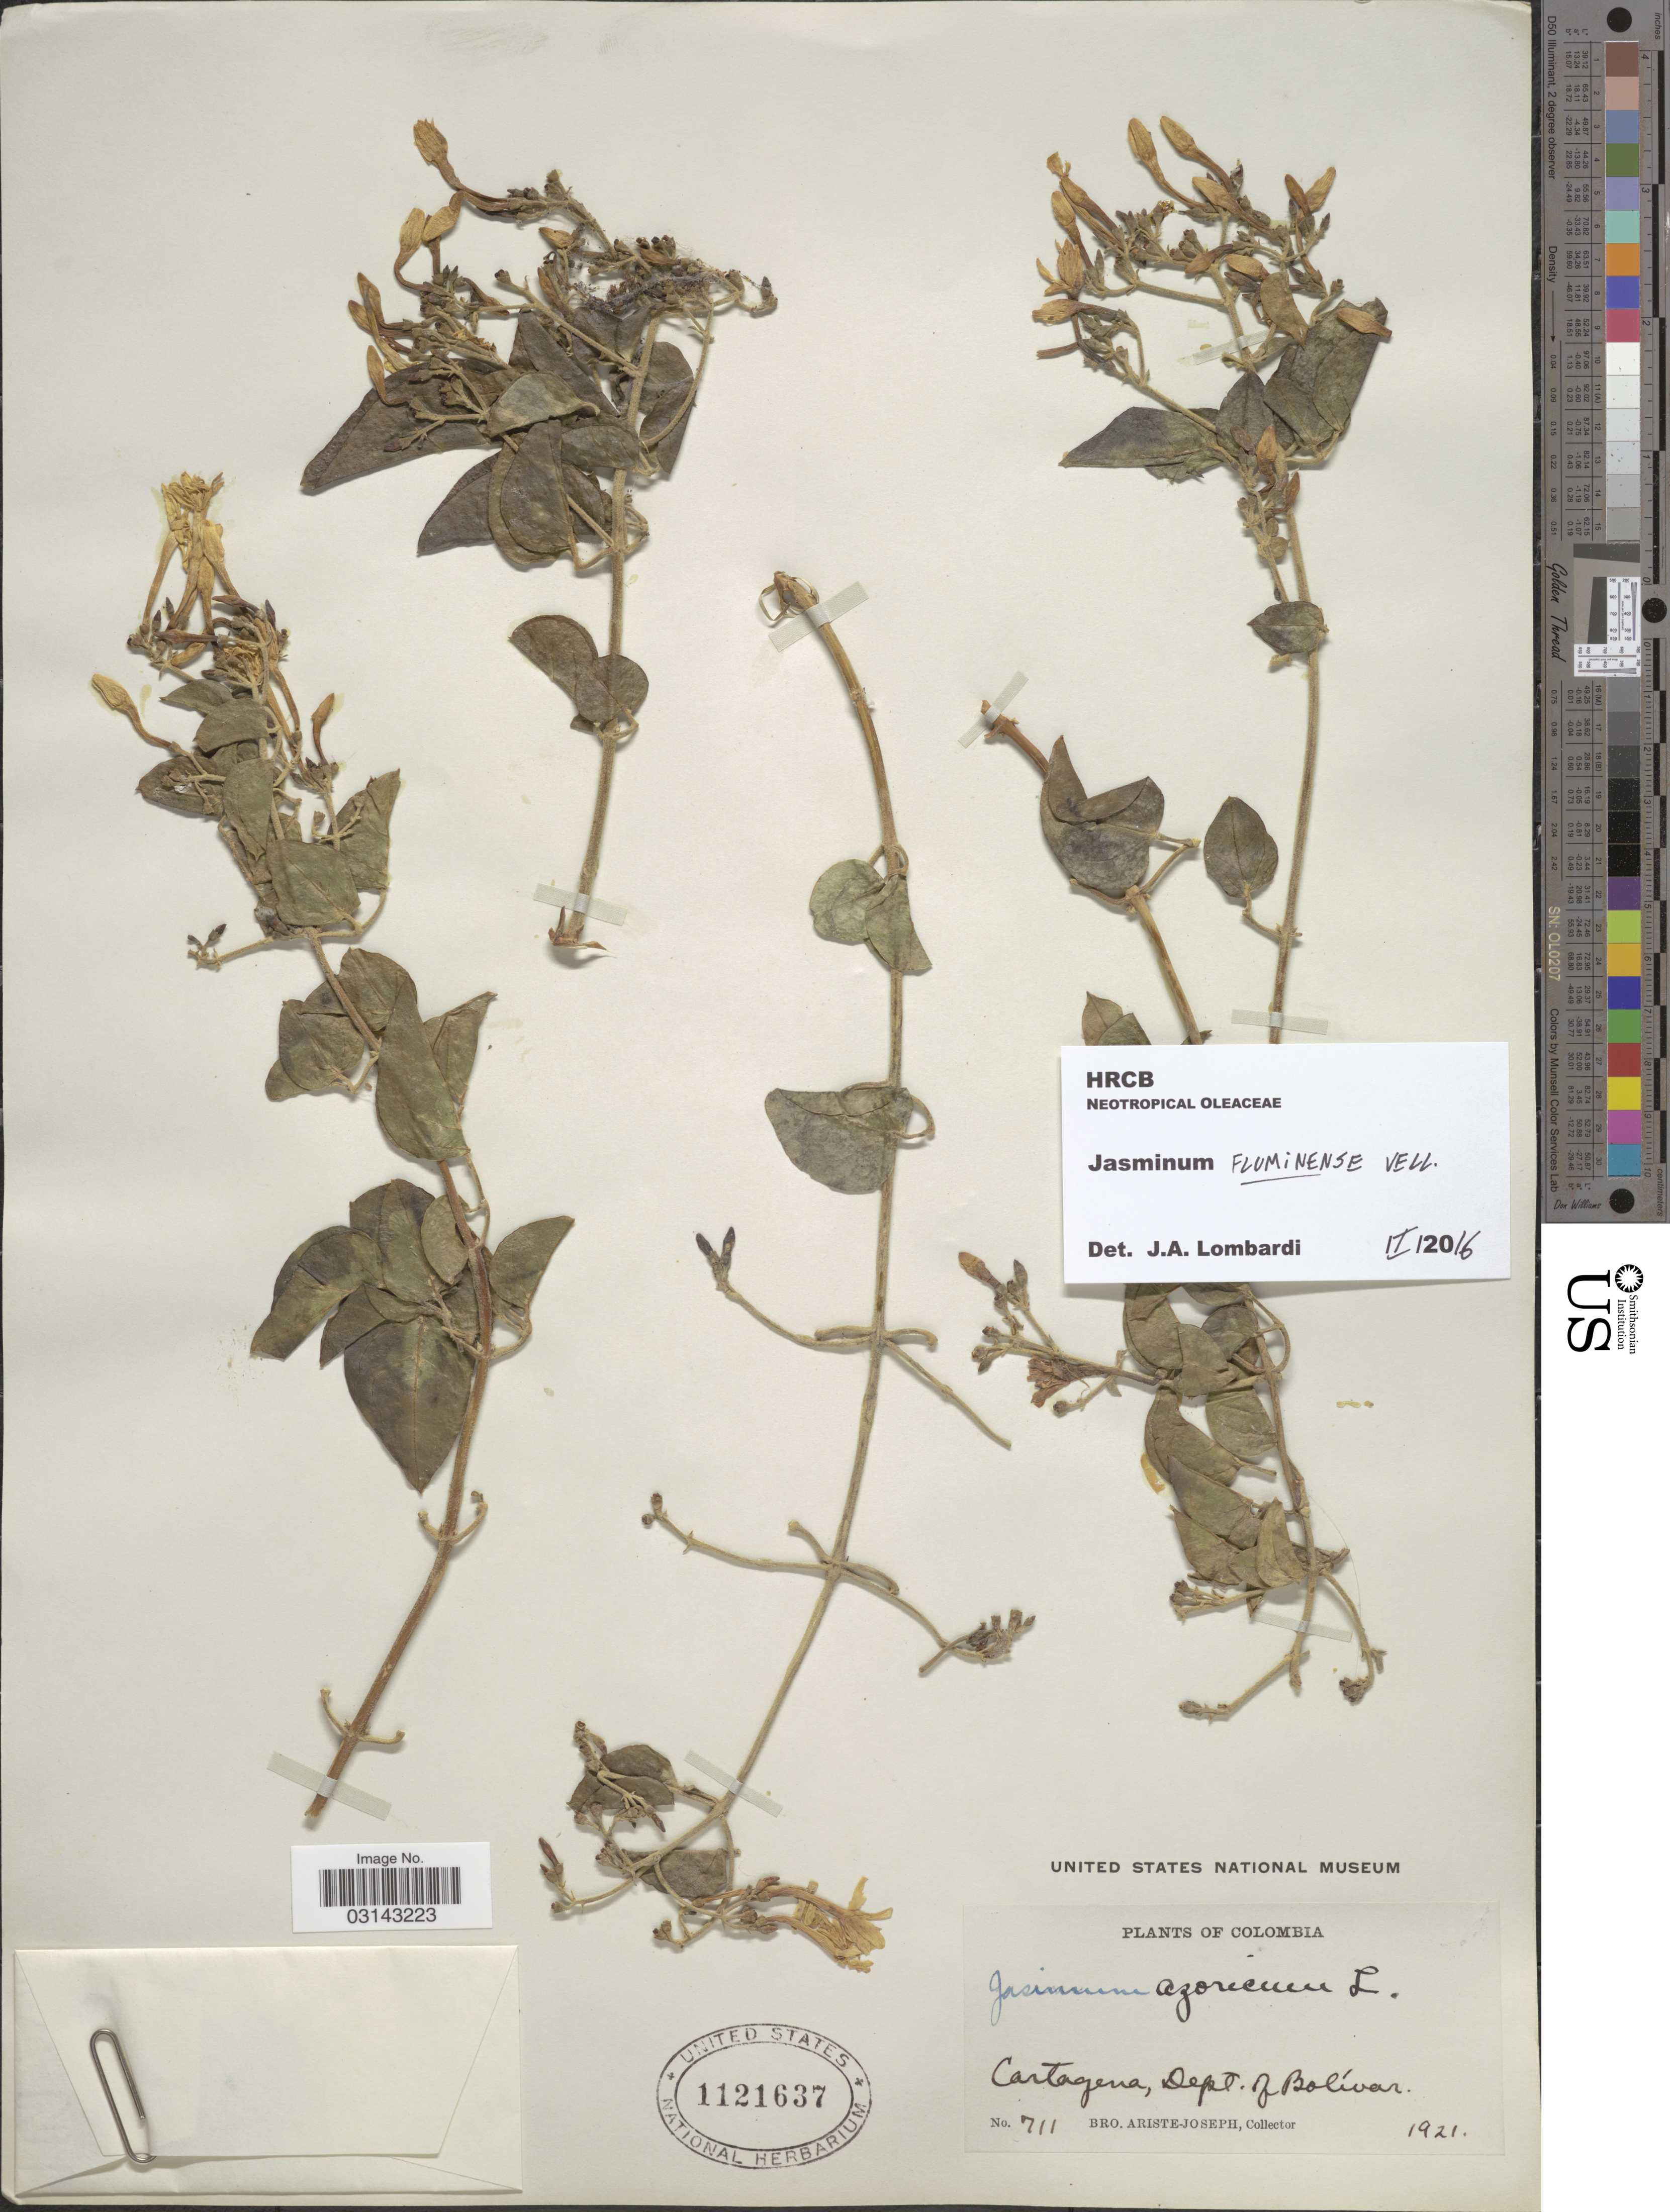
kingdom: Plantae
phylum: Tracheophyta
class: Magnoliopsida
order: Lamiales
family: Oleaceae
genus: Jasminum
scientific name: Jasminum fluminense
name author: Vell.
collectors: Bro. Ariste-Joseph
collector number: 711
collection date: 1921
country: Colombia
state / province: Bolívar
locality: Cartagena, Dept. of Bolívar.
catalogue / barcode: US 1121637